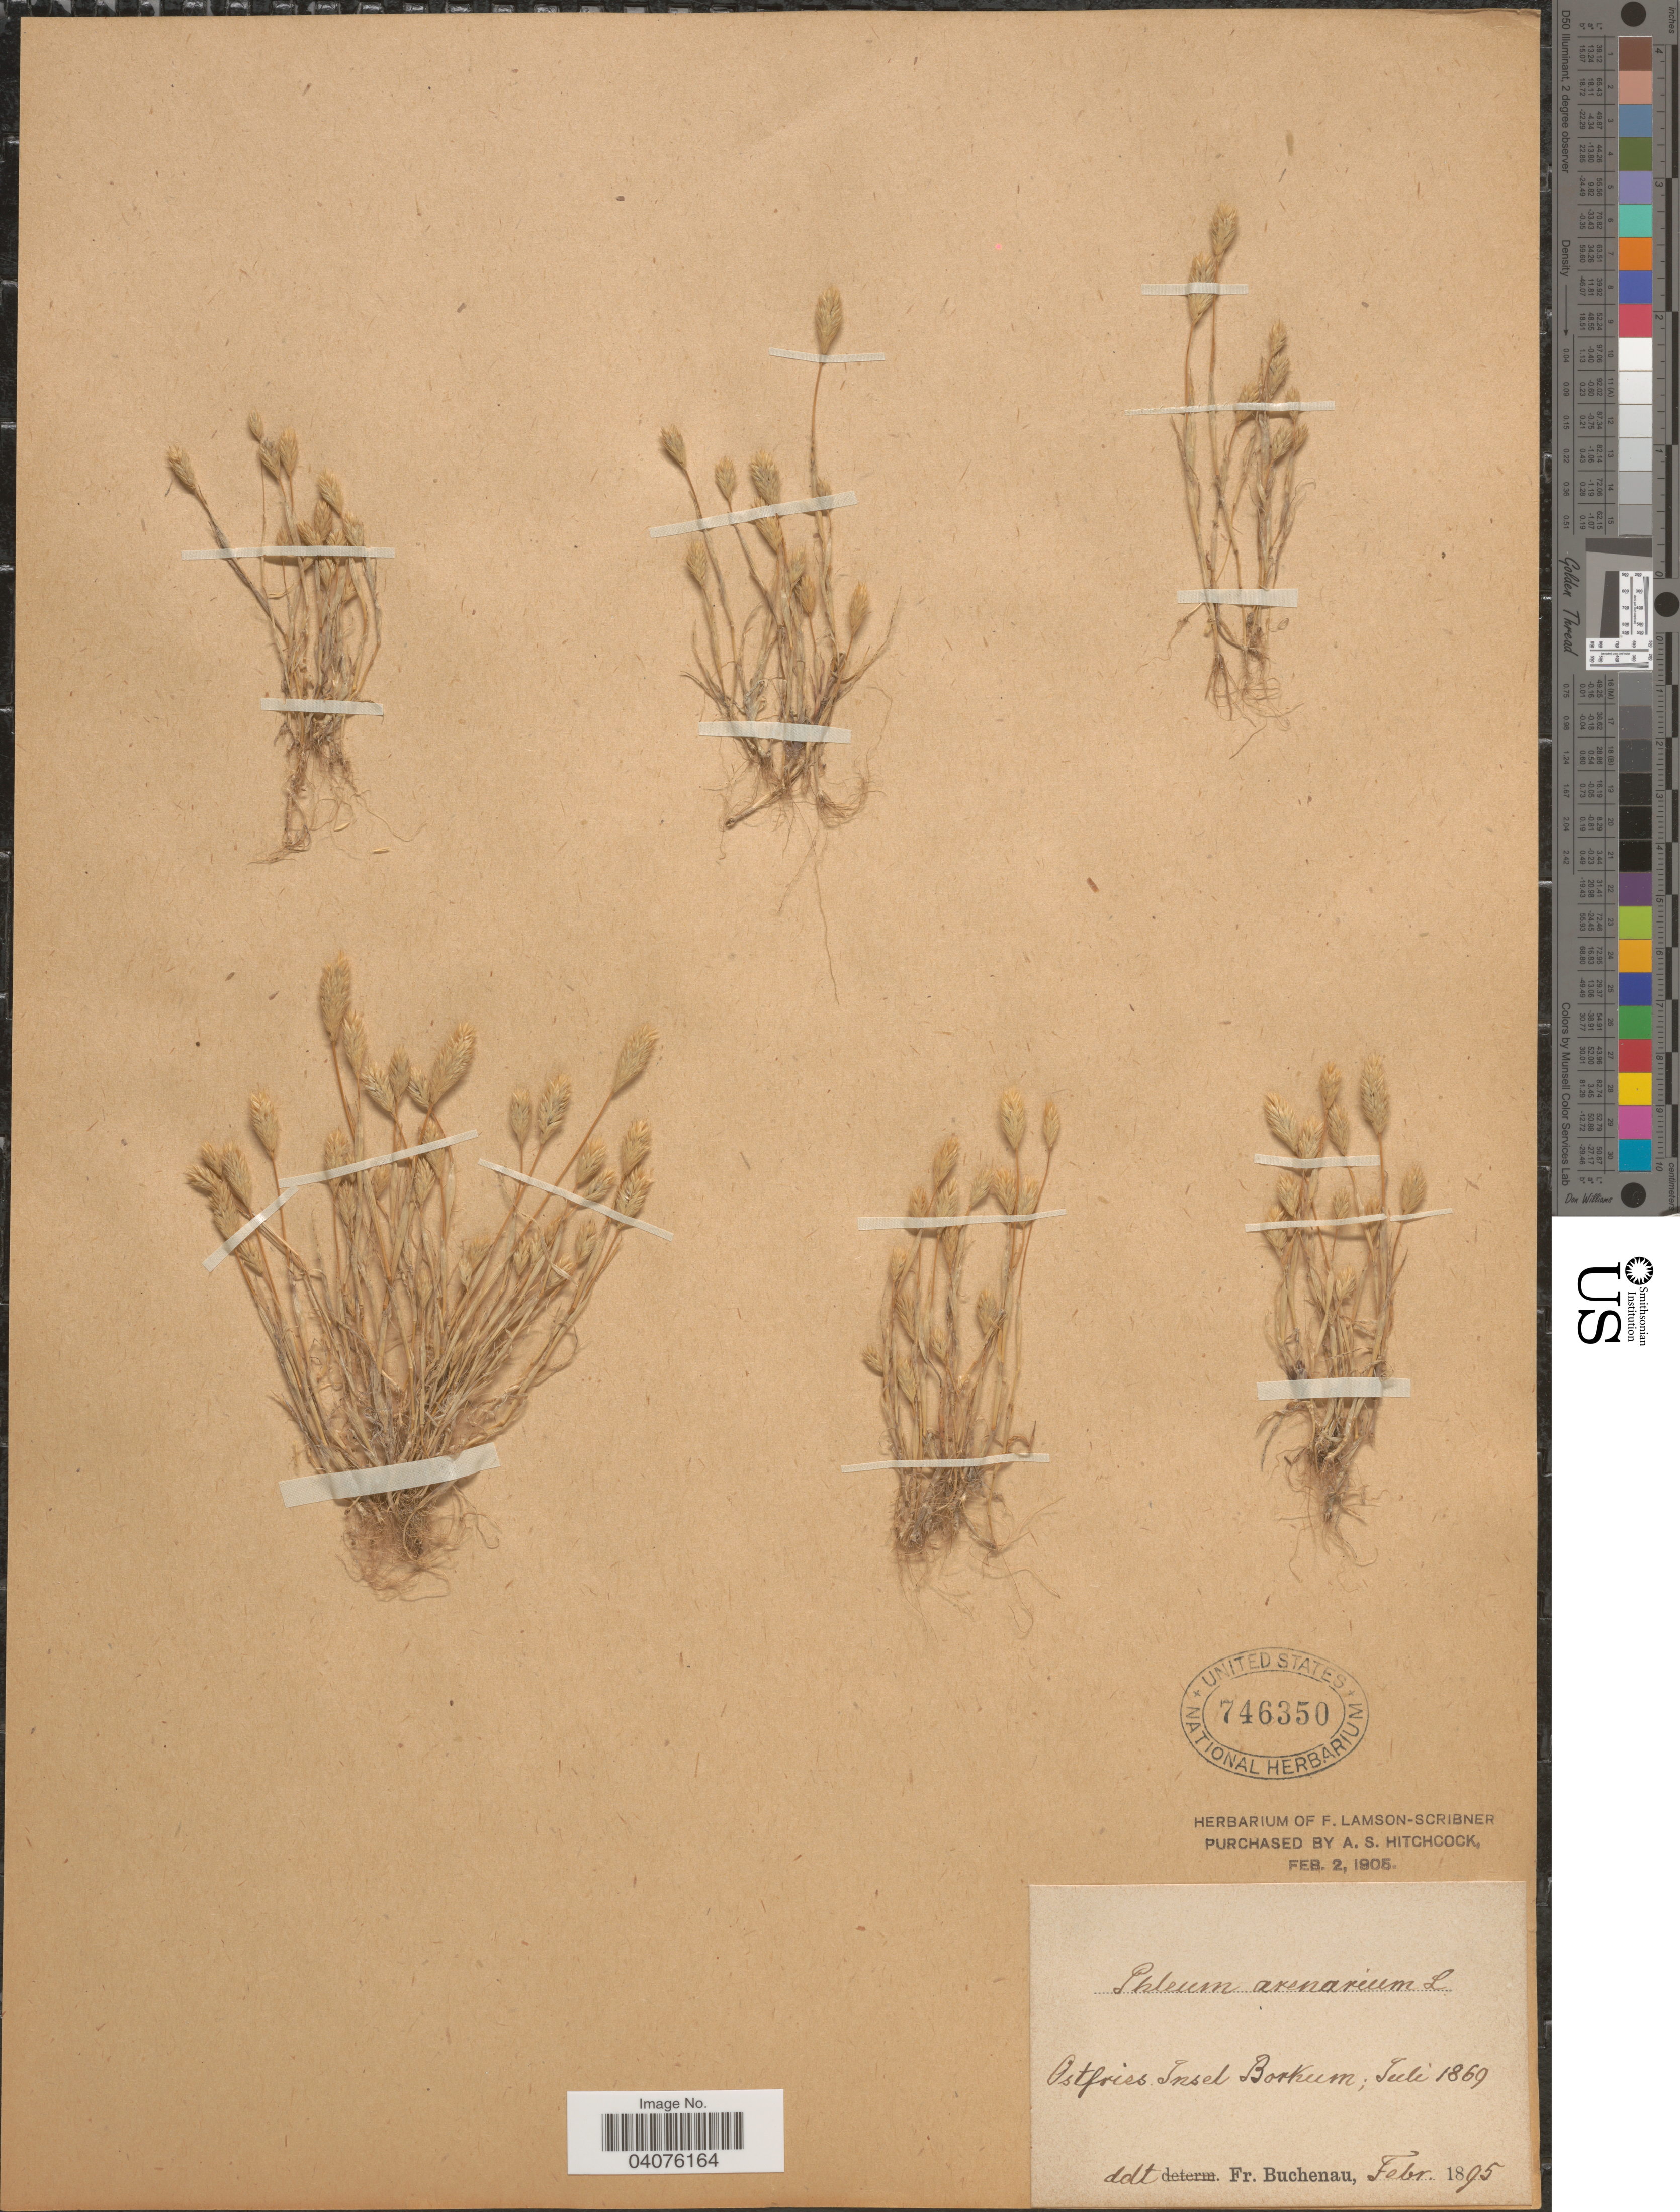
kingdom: Plantae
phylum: Tracheophyta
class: Liliopsida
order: Poales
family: Poaceae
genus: Phleum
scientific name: Phleum arenarium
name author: L.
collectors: ex herb. F. Lamson Scribner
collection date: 1869-07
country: Germany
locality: Ostfries Insel Borkum.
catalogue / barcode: US 746350